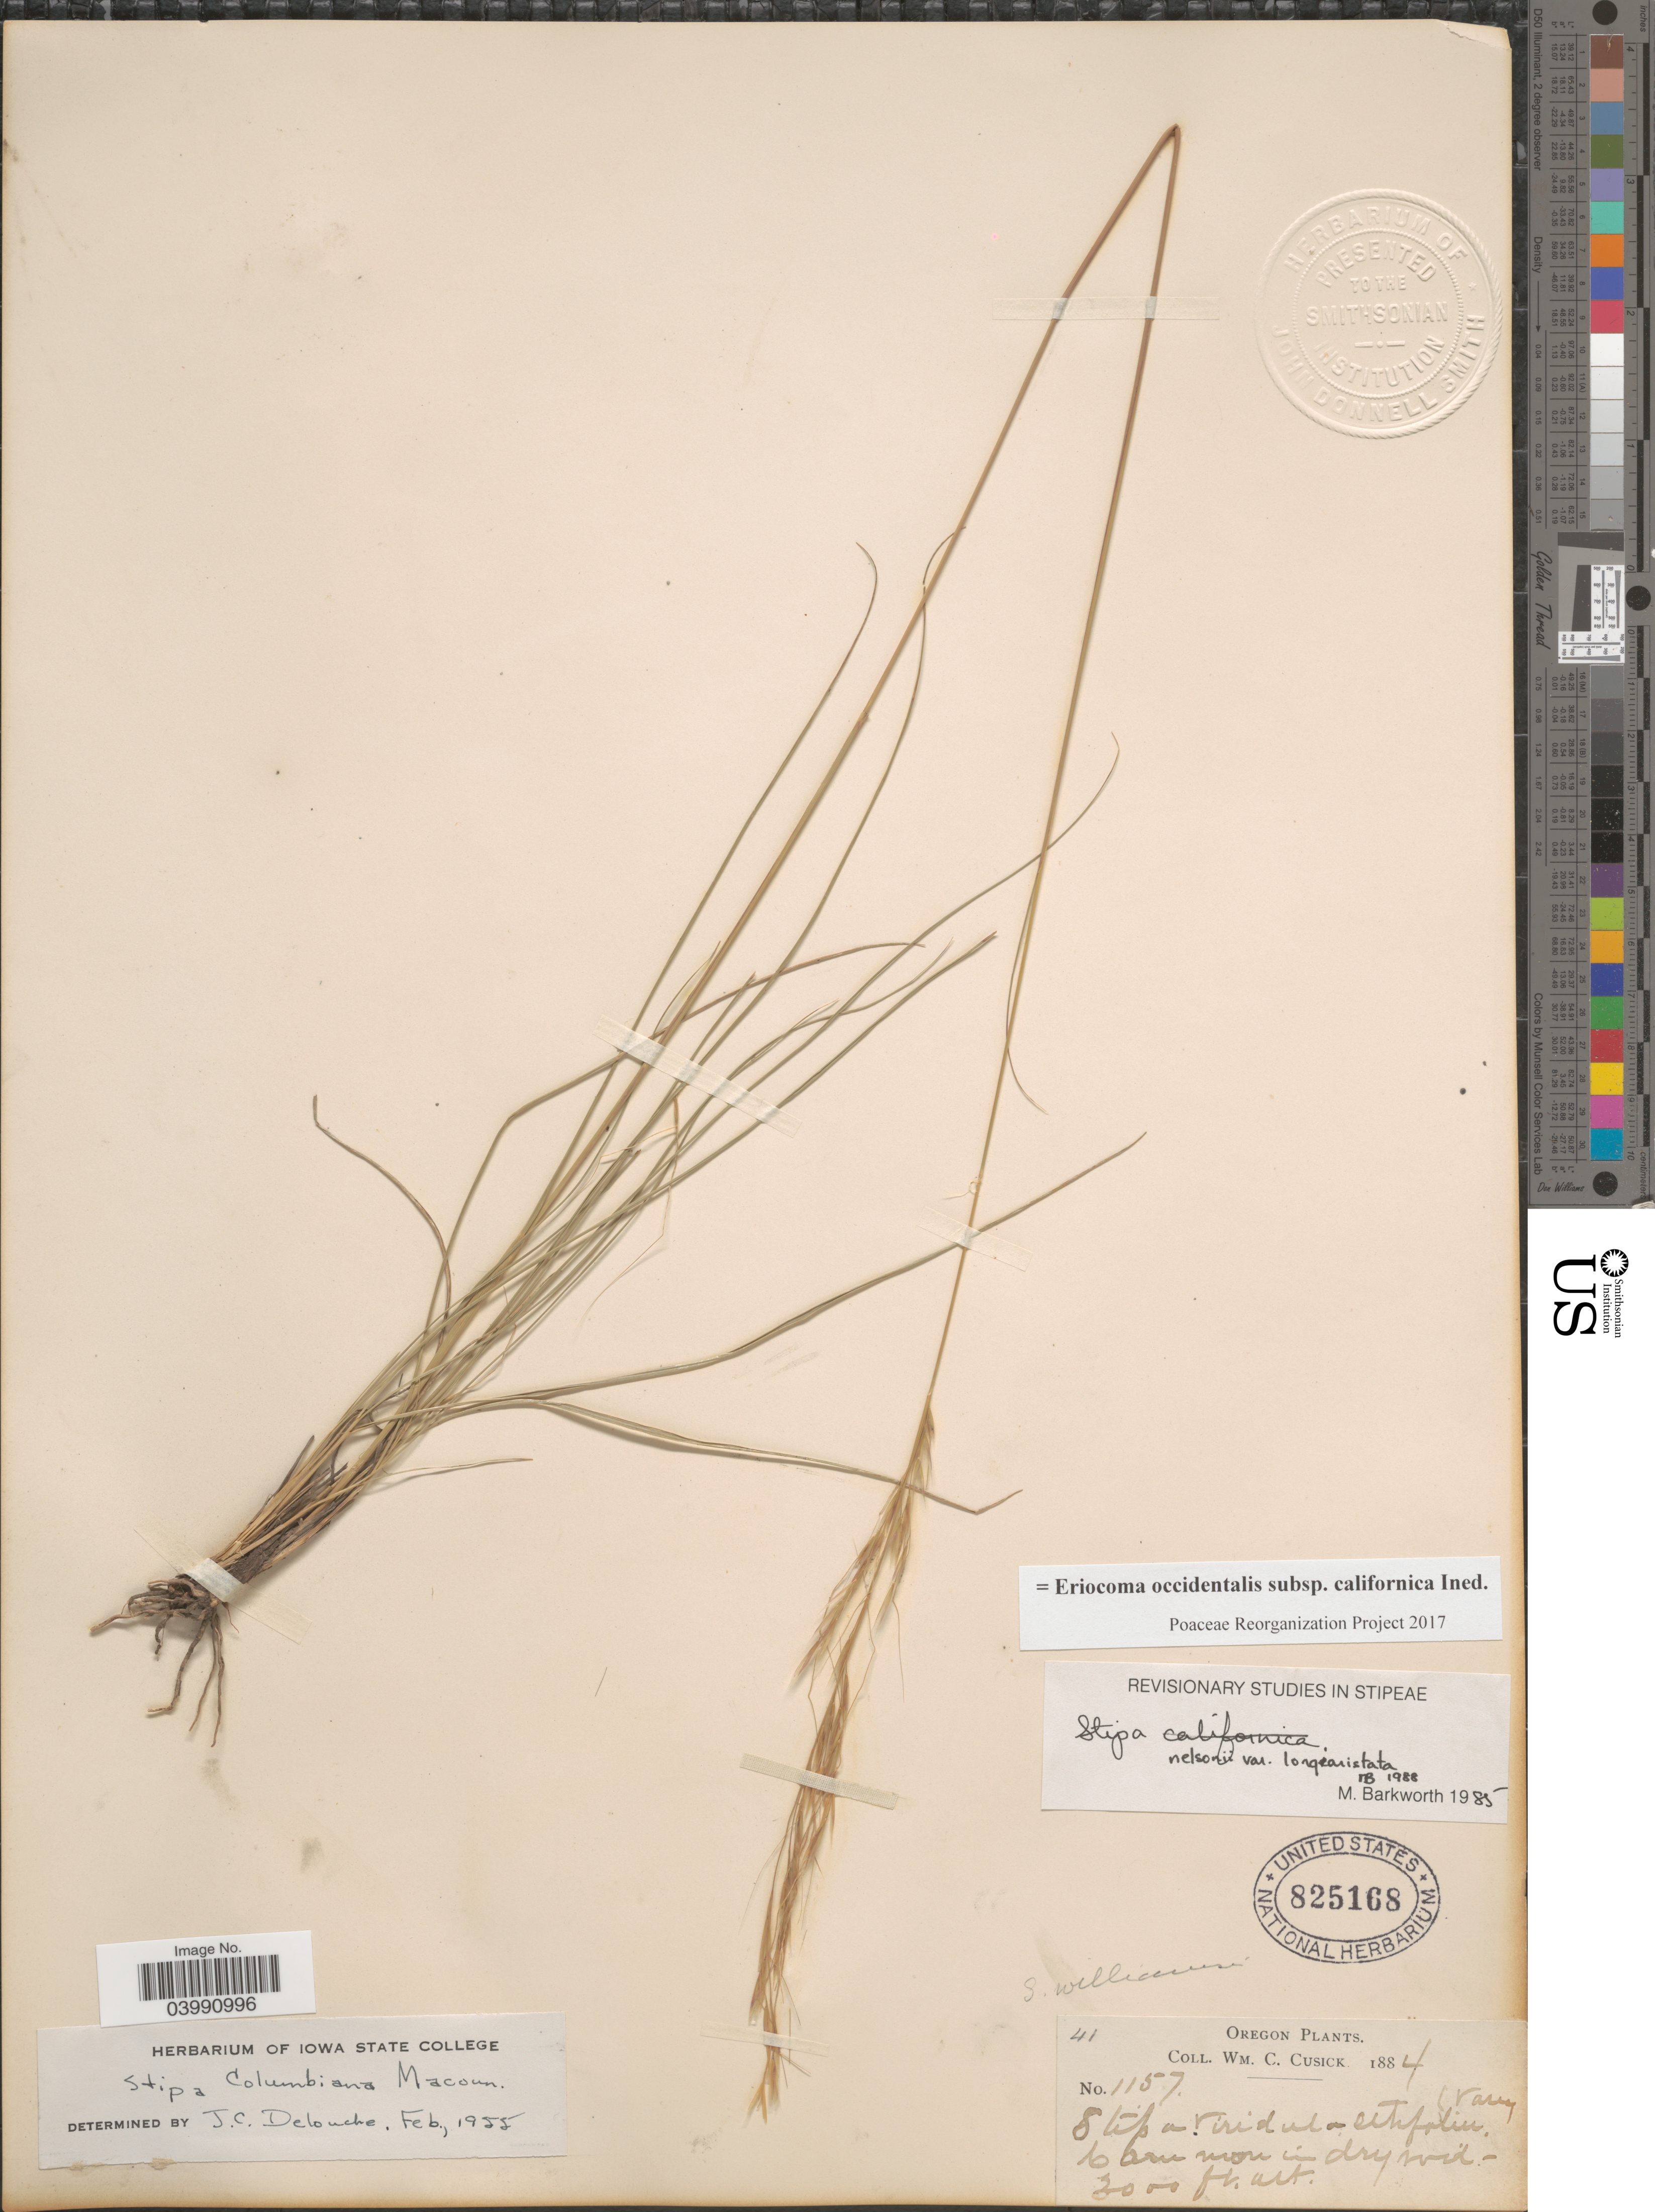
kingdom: Plantae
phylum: Tracheophyta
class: Liliopsida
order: Poales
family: Poaceae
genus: Eriocoma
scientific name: Eriocoma occidentalis subsp. californica ined.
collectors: W. C. Cusick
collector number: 1157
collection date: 1884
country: United States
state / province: Oregon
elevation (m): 914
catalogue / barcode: US 825168